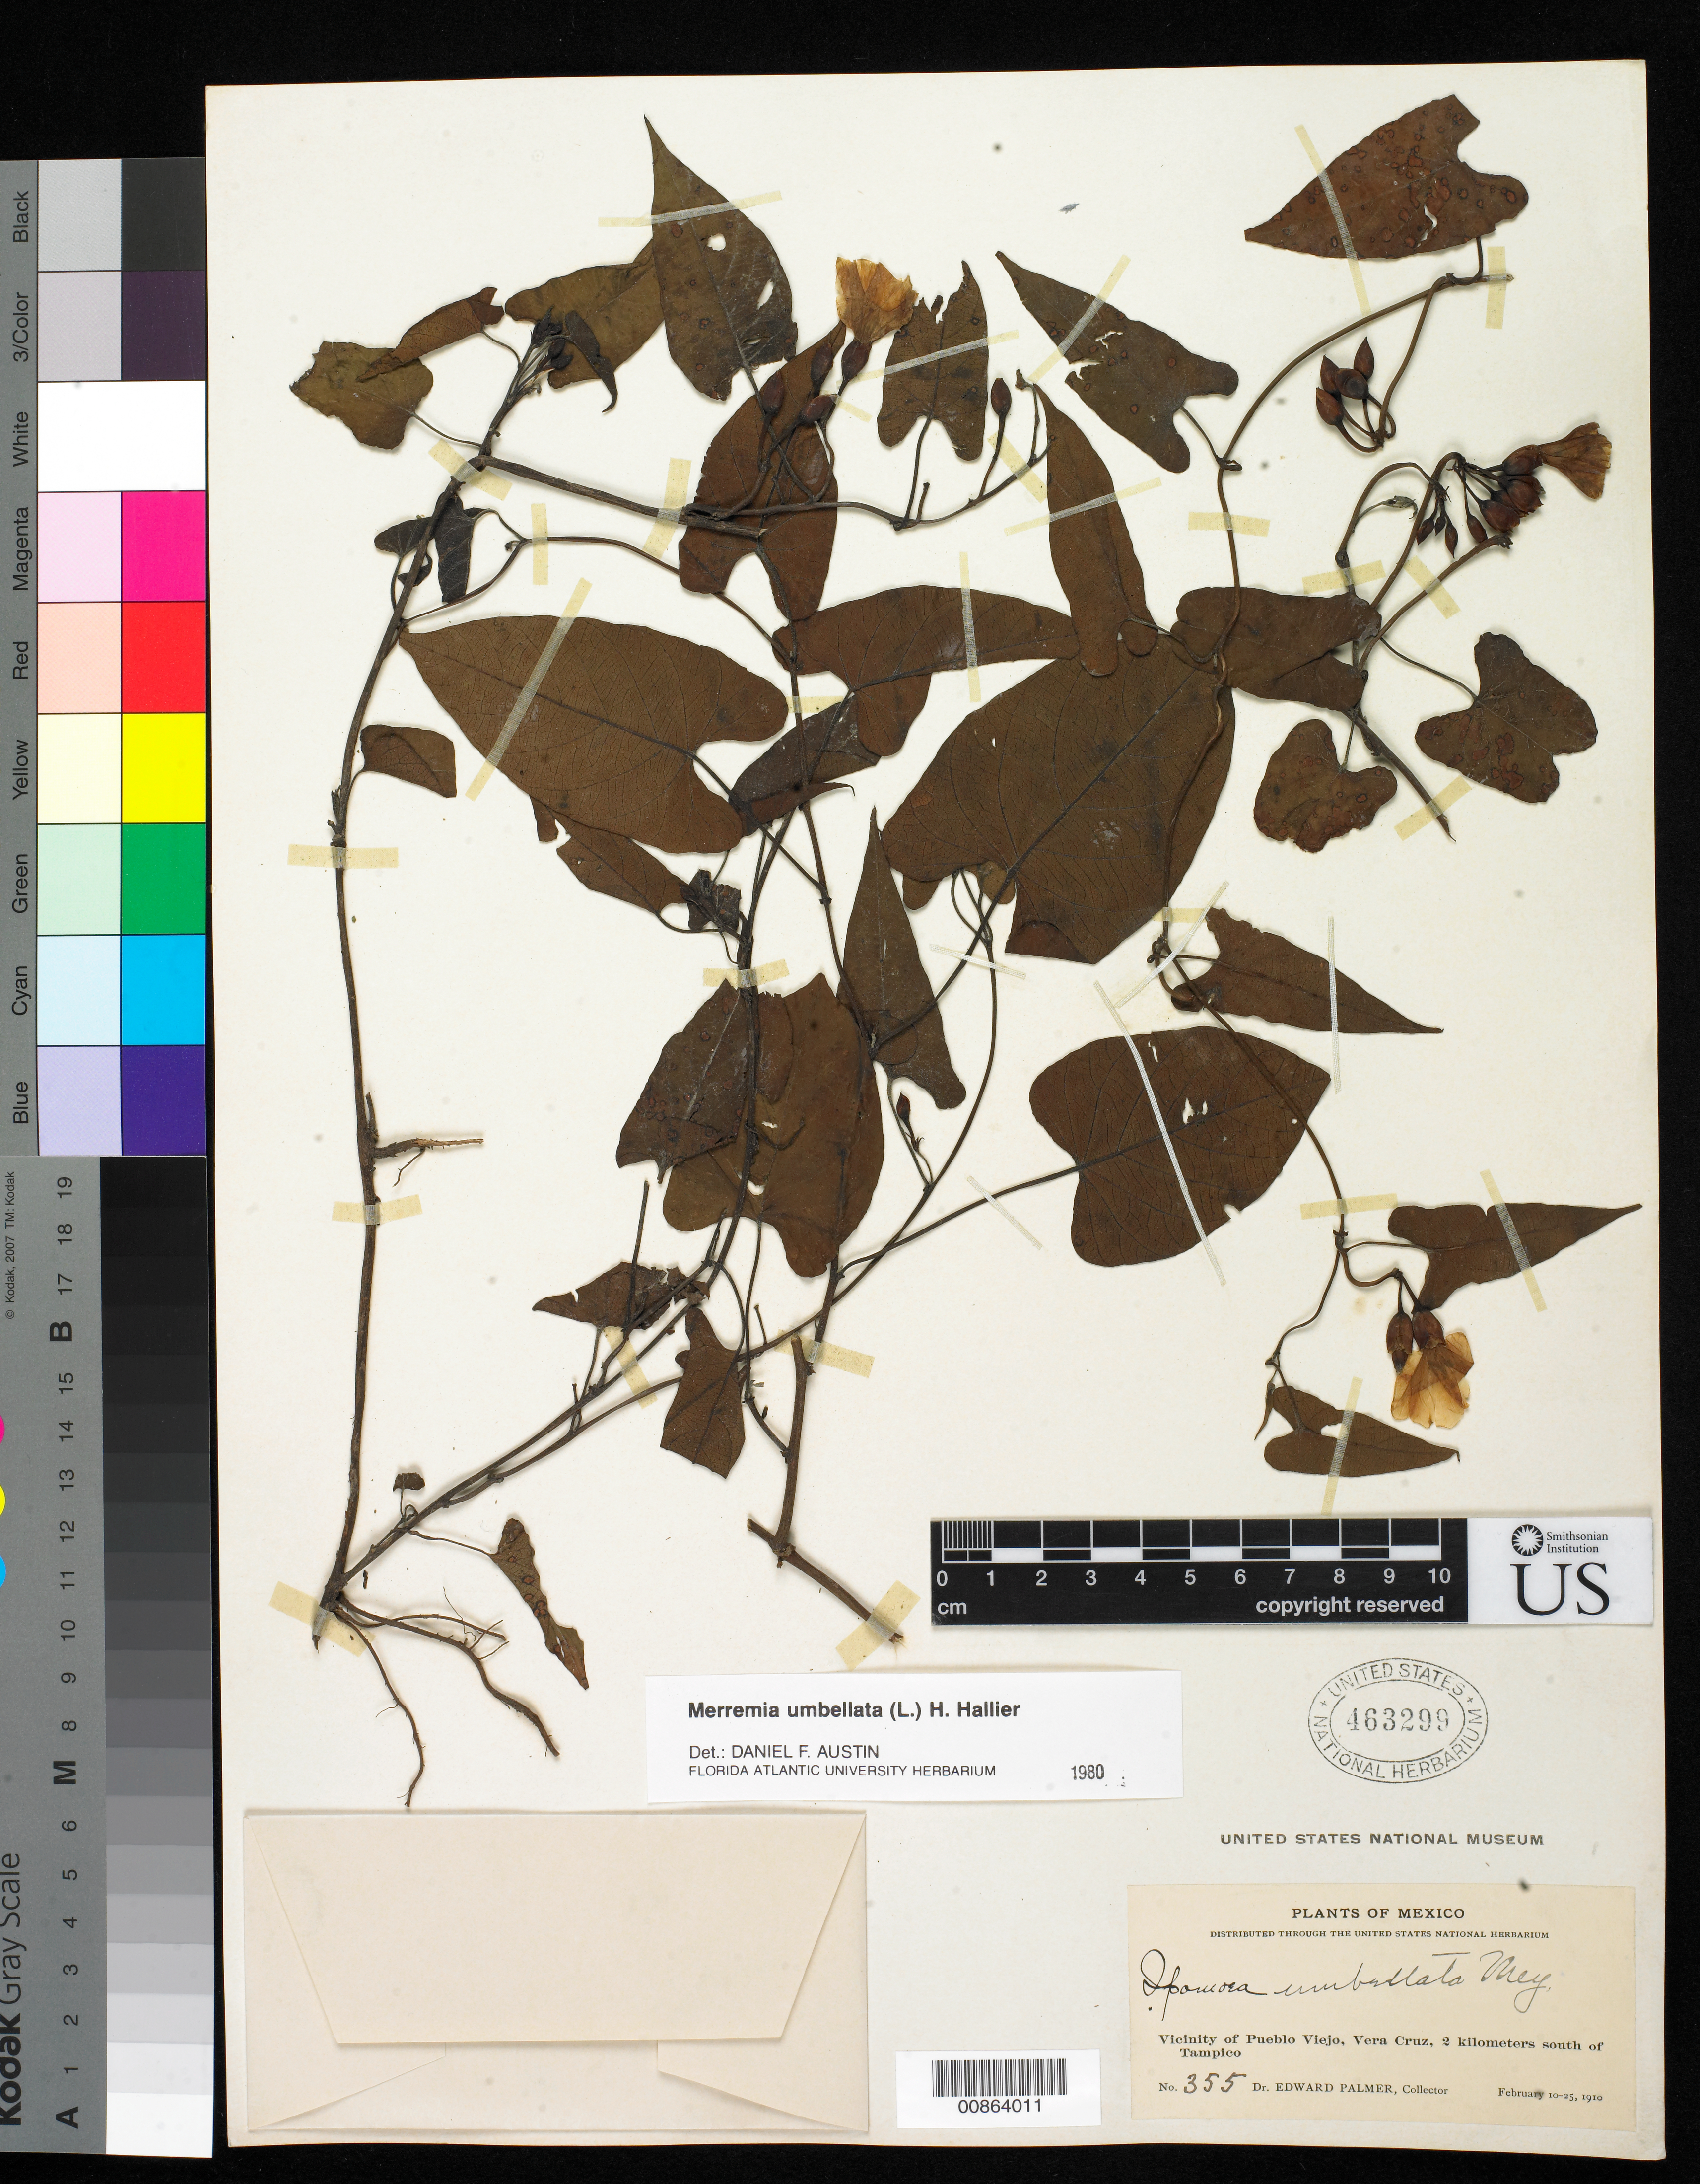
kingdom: Plantae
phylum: Tracheophyta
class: Magnoliopsida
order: Solanales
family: Convolvulaceae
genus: Camonea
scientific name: Camonea umbellata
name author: (L.) A. R. Simões & Staples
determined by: Strong, Mark T., (BOT), Smithsonian Institution - National Museum of Natural History (UNITED STATES)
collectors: E. Palmer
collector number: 355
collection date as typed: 10 Feb 1910 to 25 Feb 1910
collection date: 1910-02-10/1910-02-25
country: Mexico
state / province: Veracruz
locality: Vicinity of Pueblo Viejo, Veracruz, 2 kilometers south of Tampico.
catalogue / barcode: US 463299